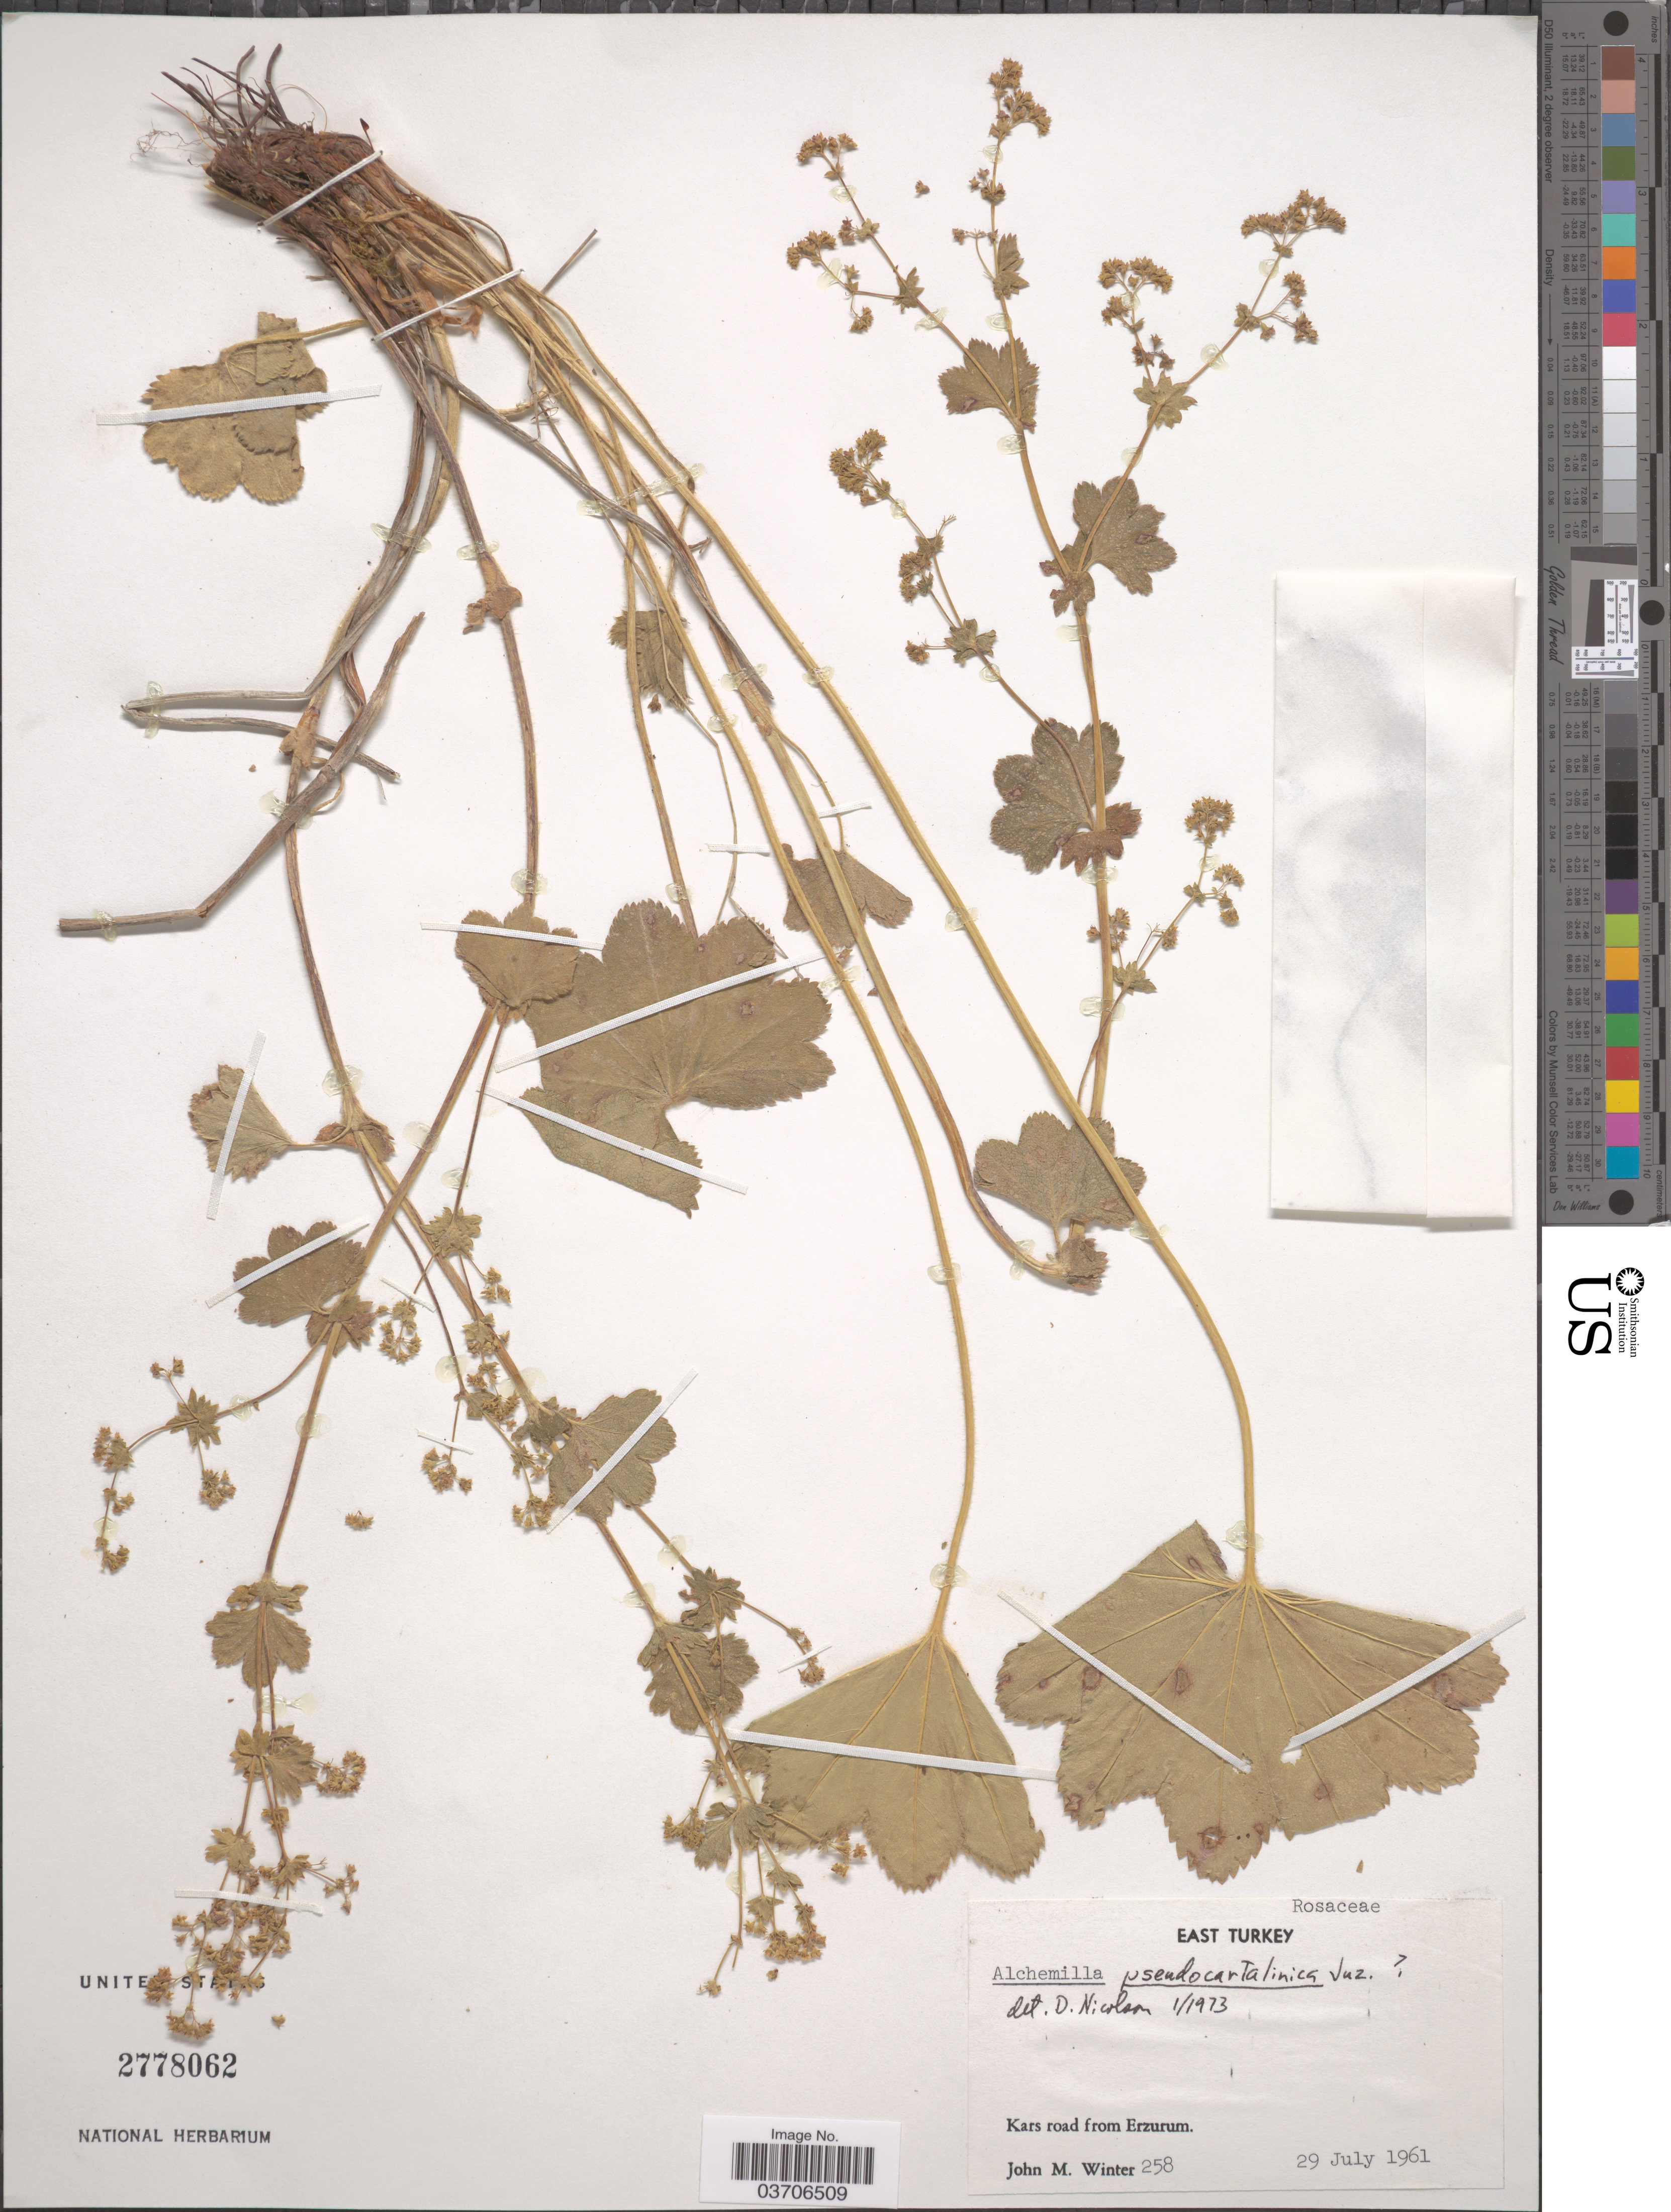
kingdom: Plantae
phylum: Tracheophyta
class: Magnoliopsida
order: Rosales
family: Rosaceae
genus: Alchemilla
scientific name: Alchemilla pseudocartalinica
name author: Juz.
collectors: J. M. Winter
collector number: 258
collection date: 1961-07-29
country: Turkey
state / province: Erzurum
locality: East Turkey. Kars road from Erzurum.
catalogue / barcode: US 2778062